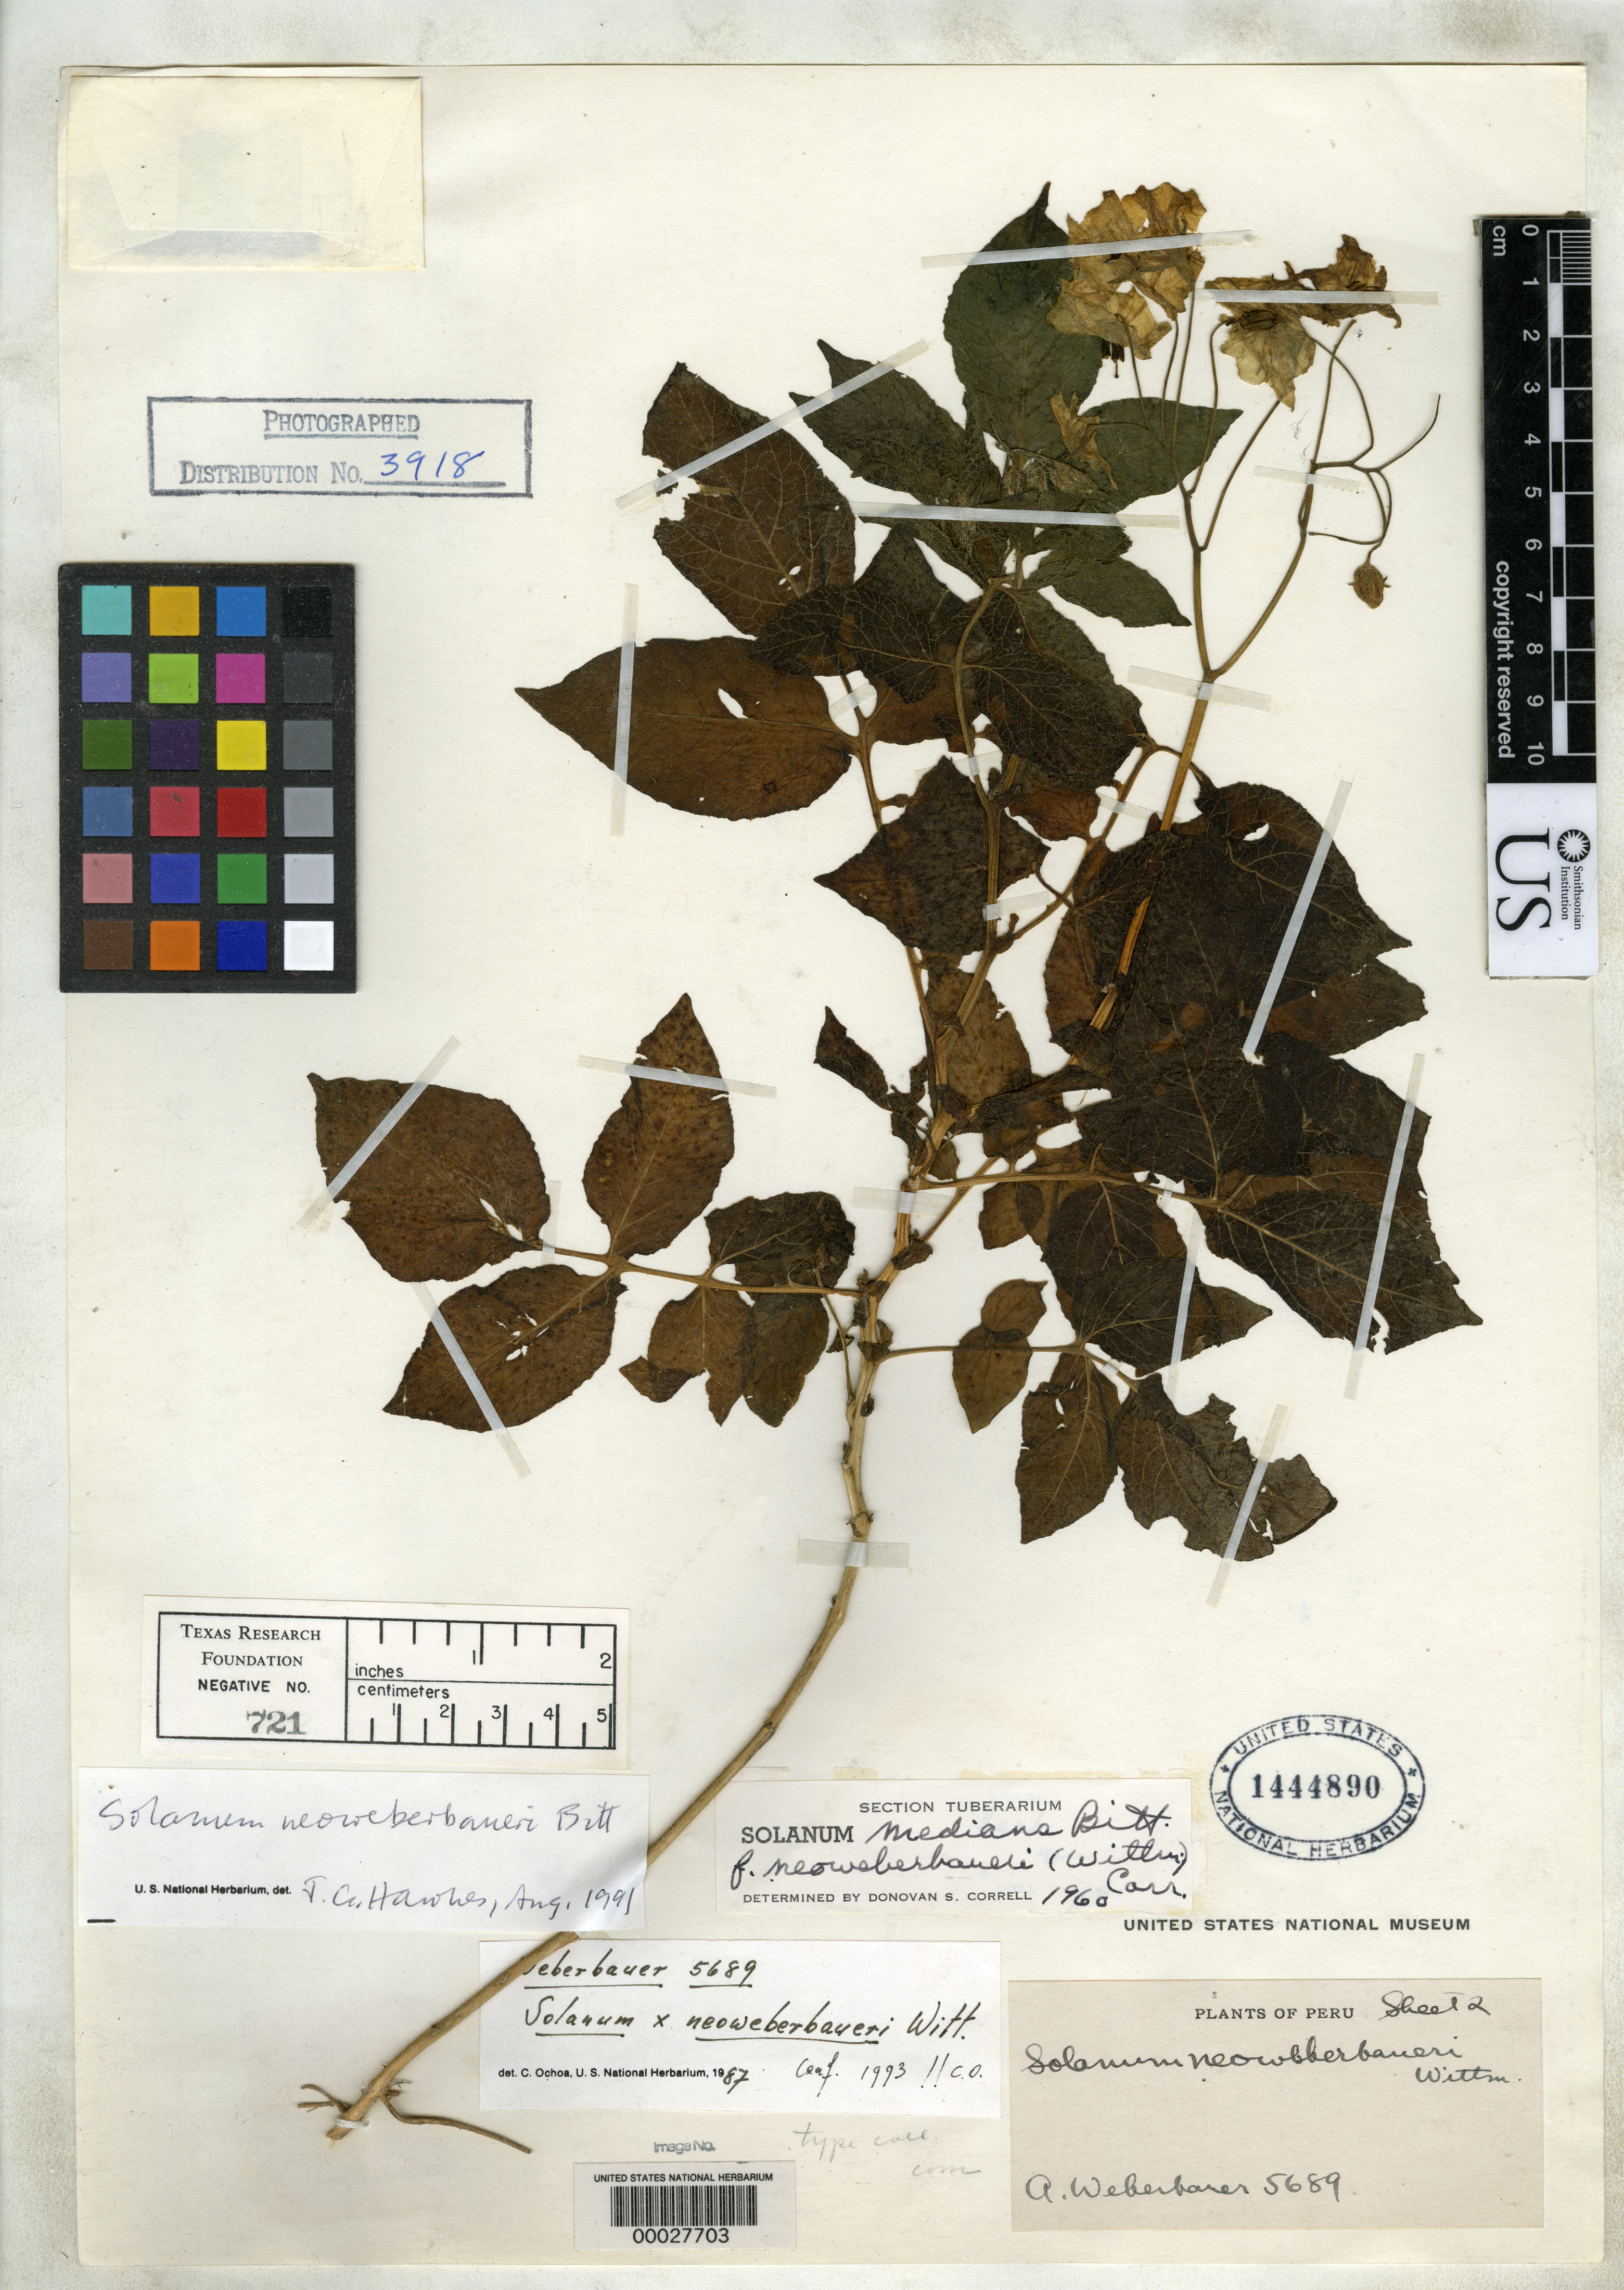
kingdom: Plantae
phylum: Tracheophyta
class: Magnoliopsida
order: Solanales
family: Solanaceae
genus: Solanum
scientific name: Solanum neoweberbaueri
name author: Wittmack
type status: Isotype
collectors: A. Weberbauer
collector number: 5689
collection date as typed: Aug 1910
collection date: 1910-08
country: Peru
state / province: Lima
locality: Morro Solar near Chorillos.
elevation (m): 250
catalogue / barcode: US 1444890